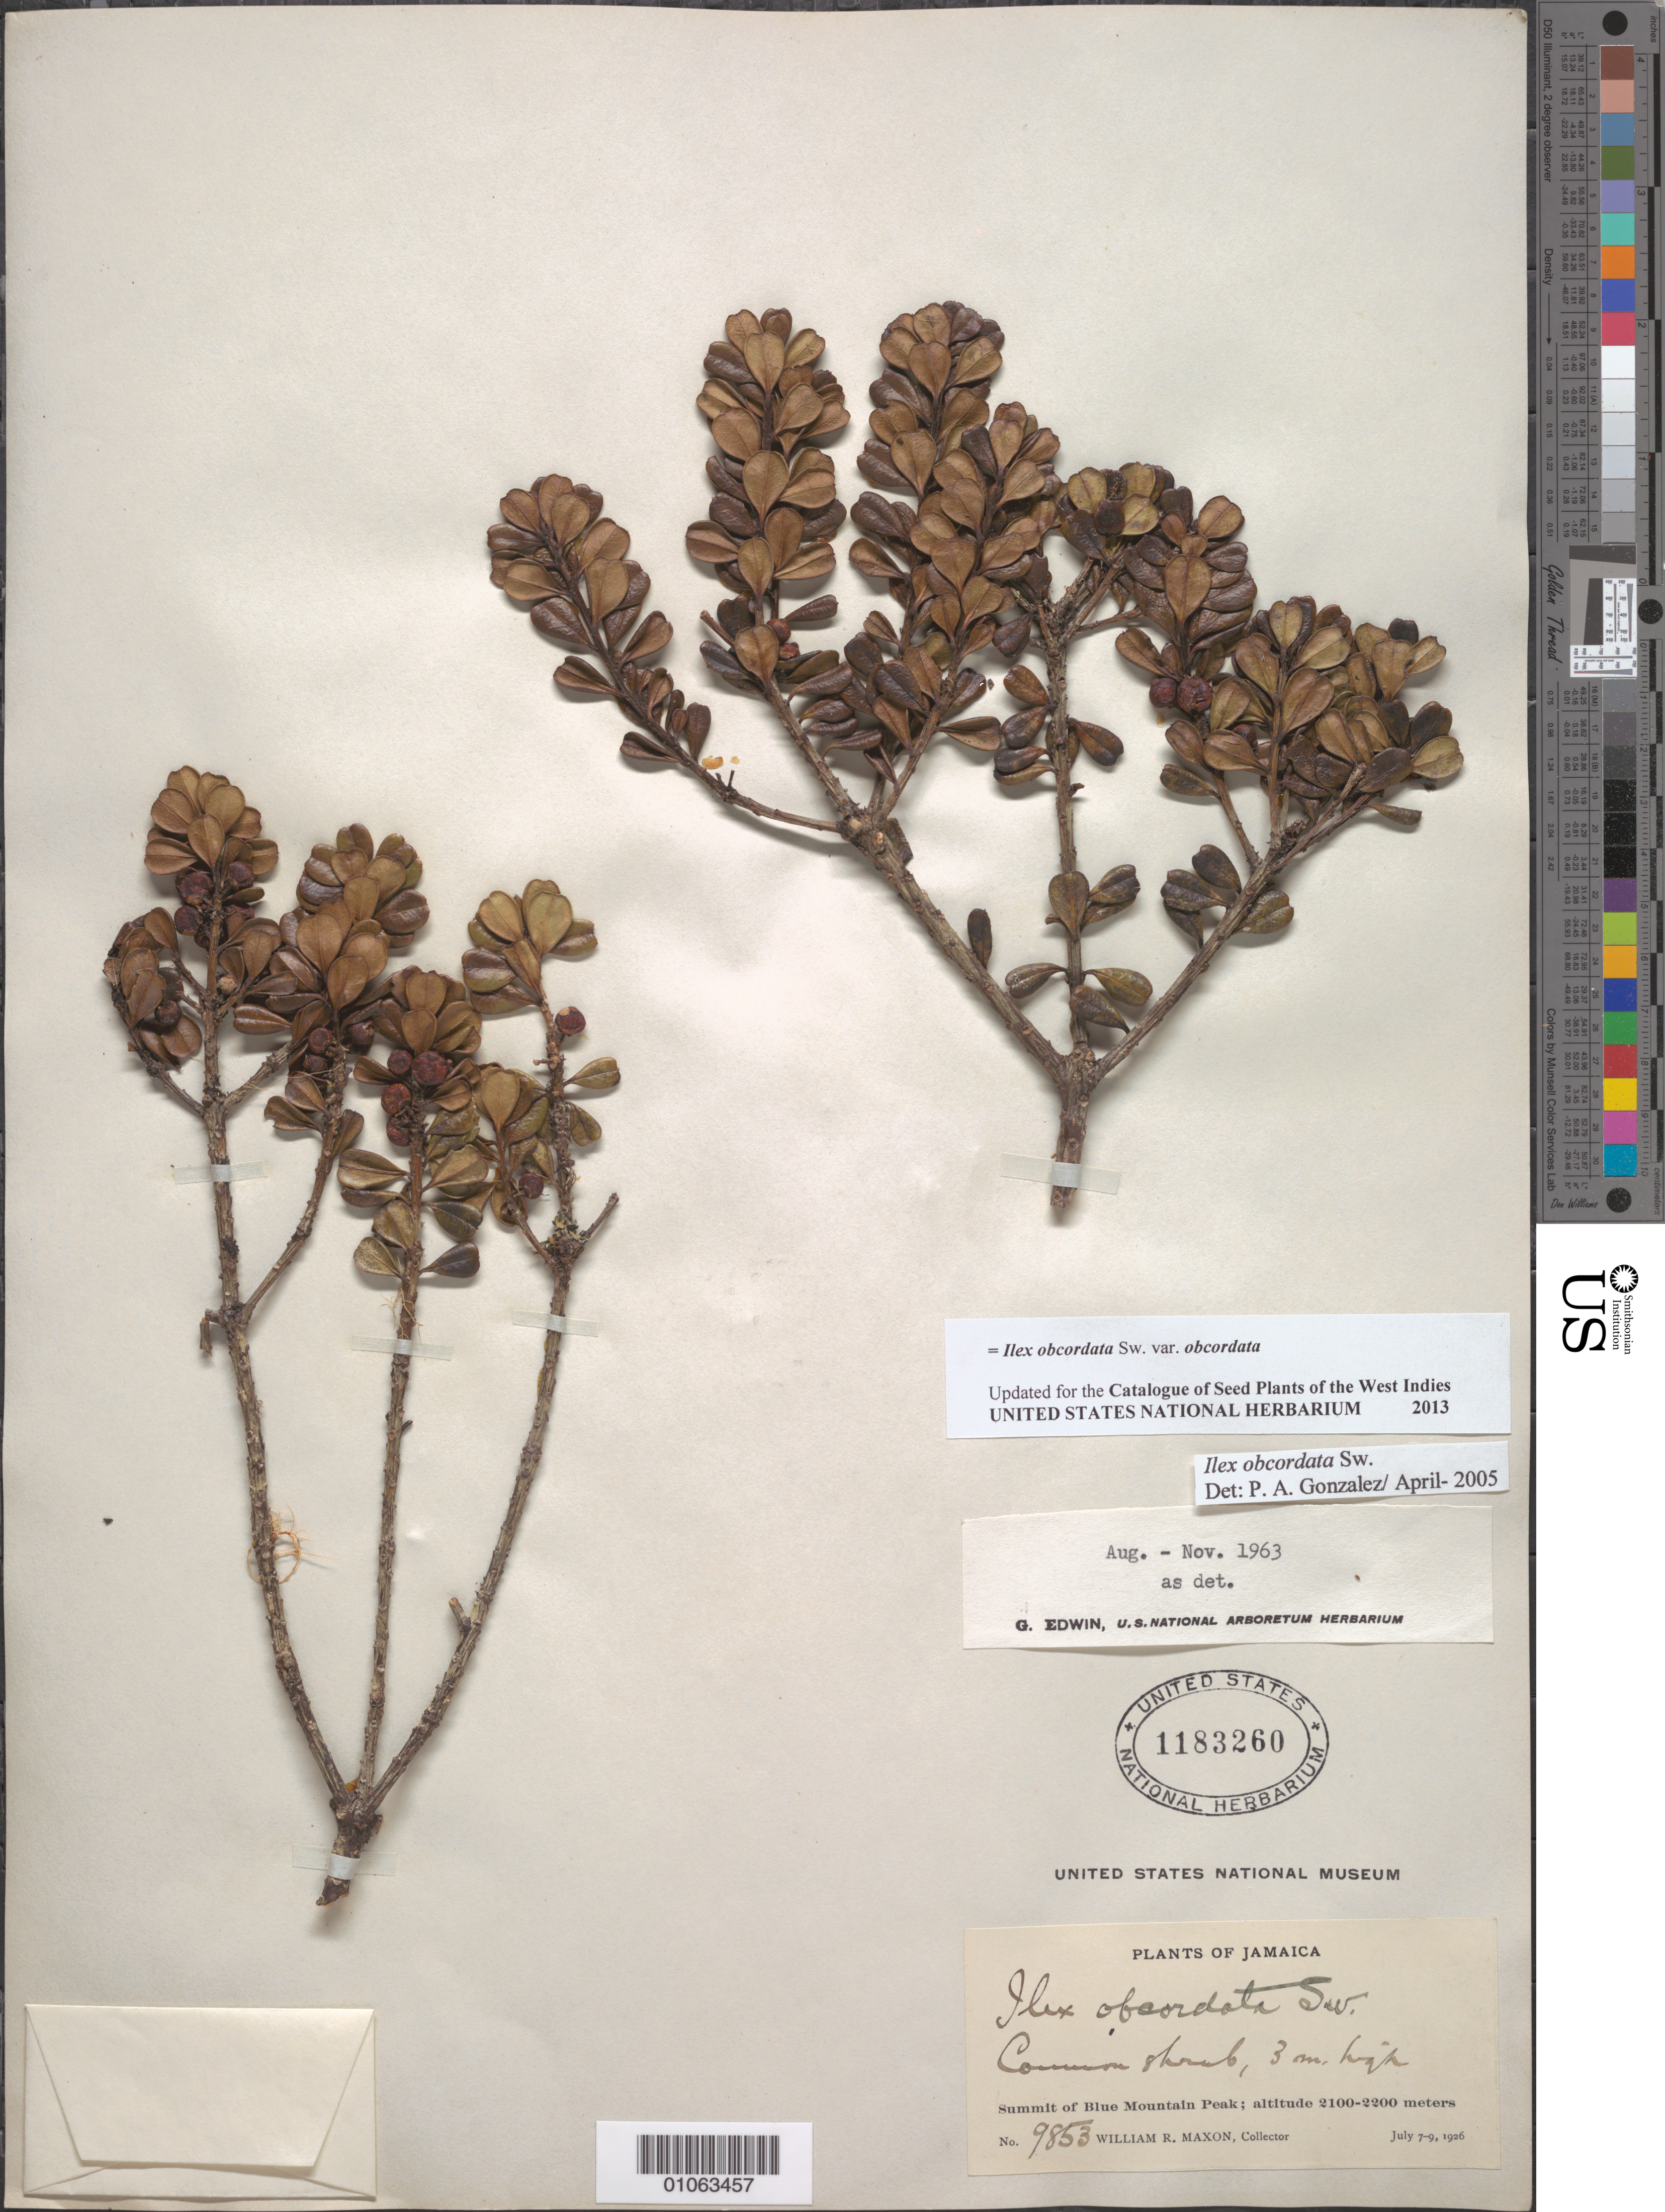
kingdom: Plantae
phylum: Tracheophyta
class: Magnoliopsida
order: Aquifoliales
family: Aquifoliaceae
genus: Ilex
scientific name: Ilex obcordata var. obcordata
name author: Sw.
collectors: W. R. Maxon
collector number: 9853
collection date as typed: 07 Jul 1926 to 09 Jul 1926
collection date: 1926-07-07/1926-07-09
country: Jamaica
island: Jamaica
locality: Summit of Blue Mountain peak.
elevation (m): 2100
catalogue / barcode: US 1183260